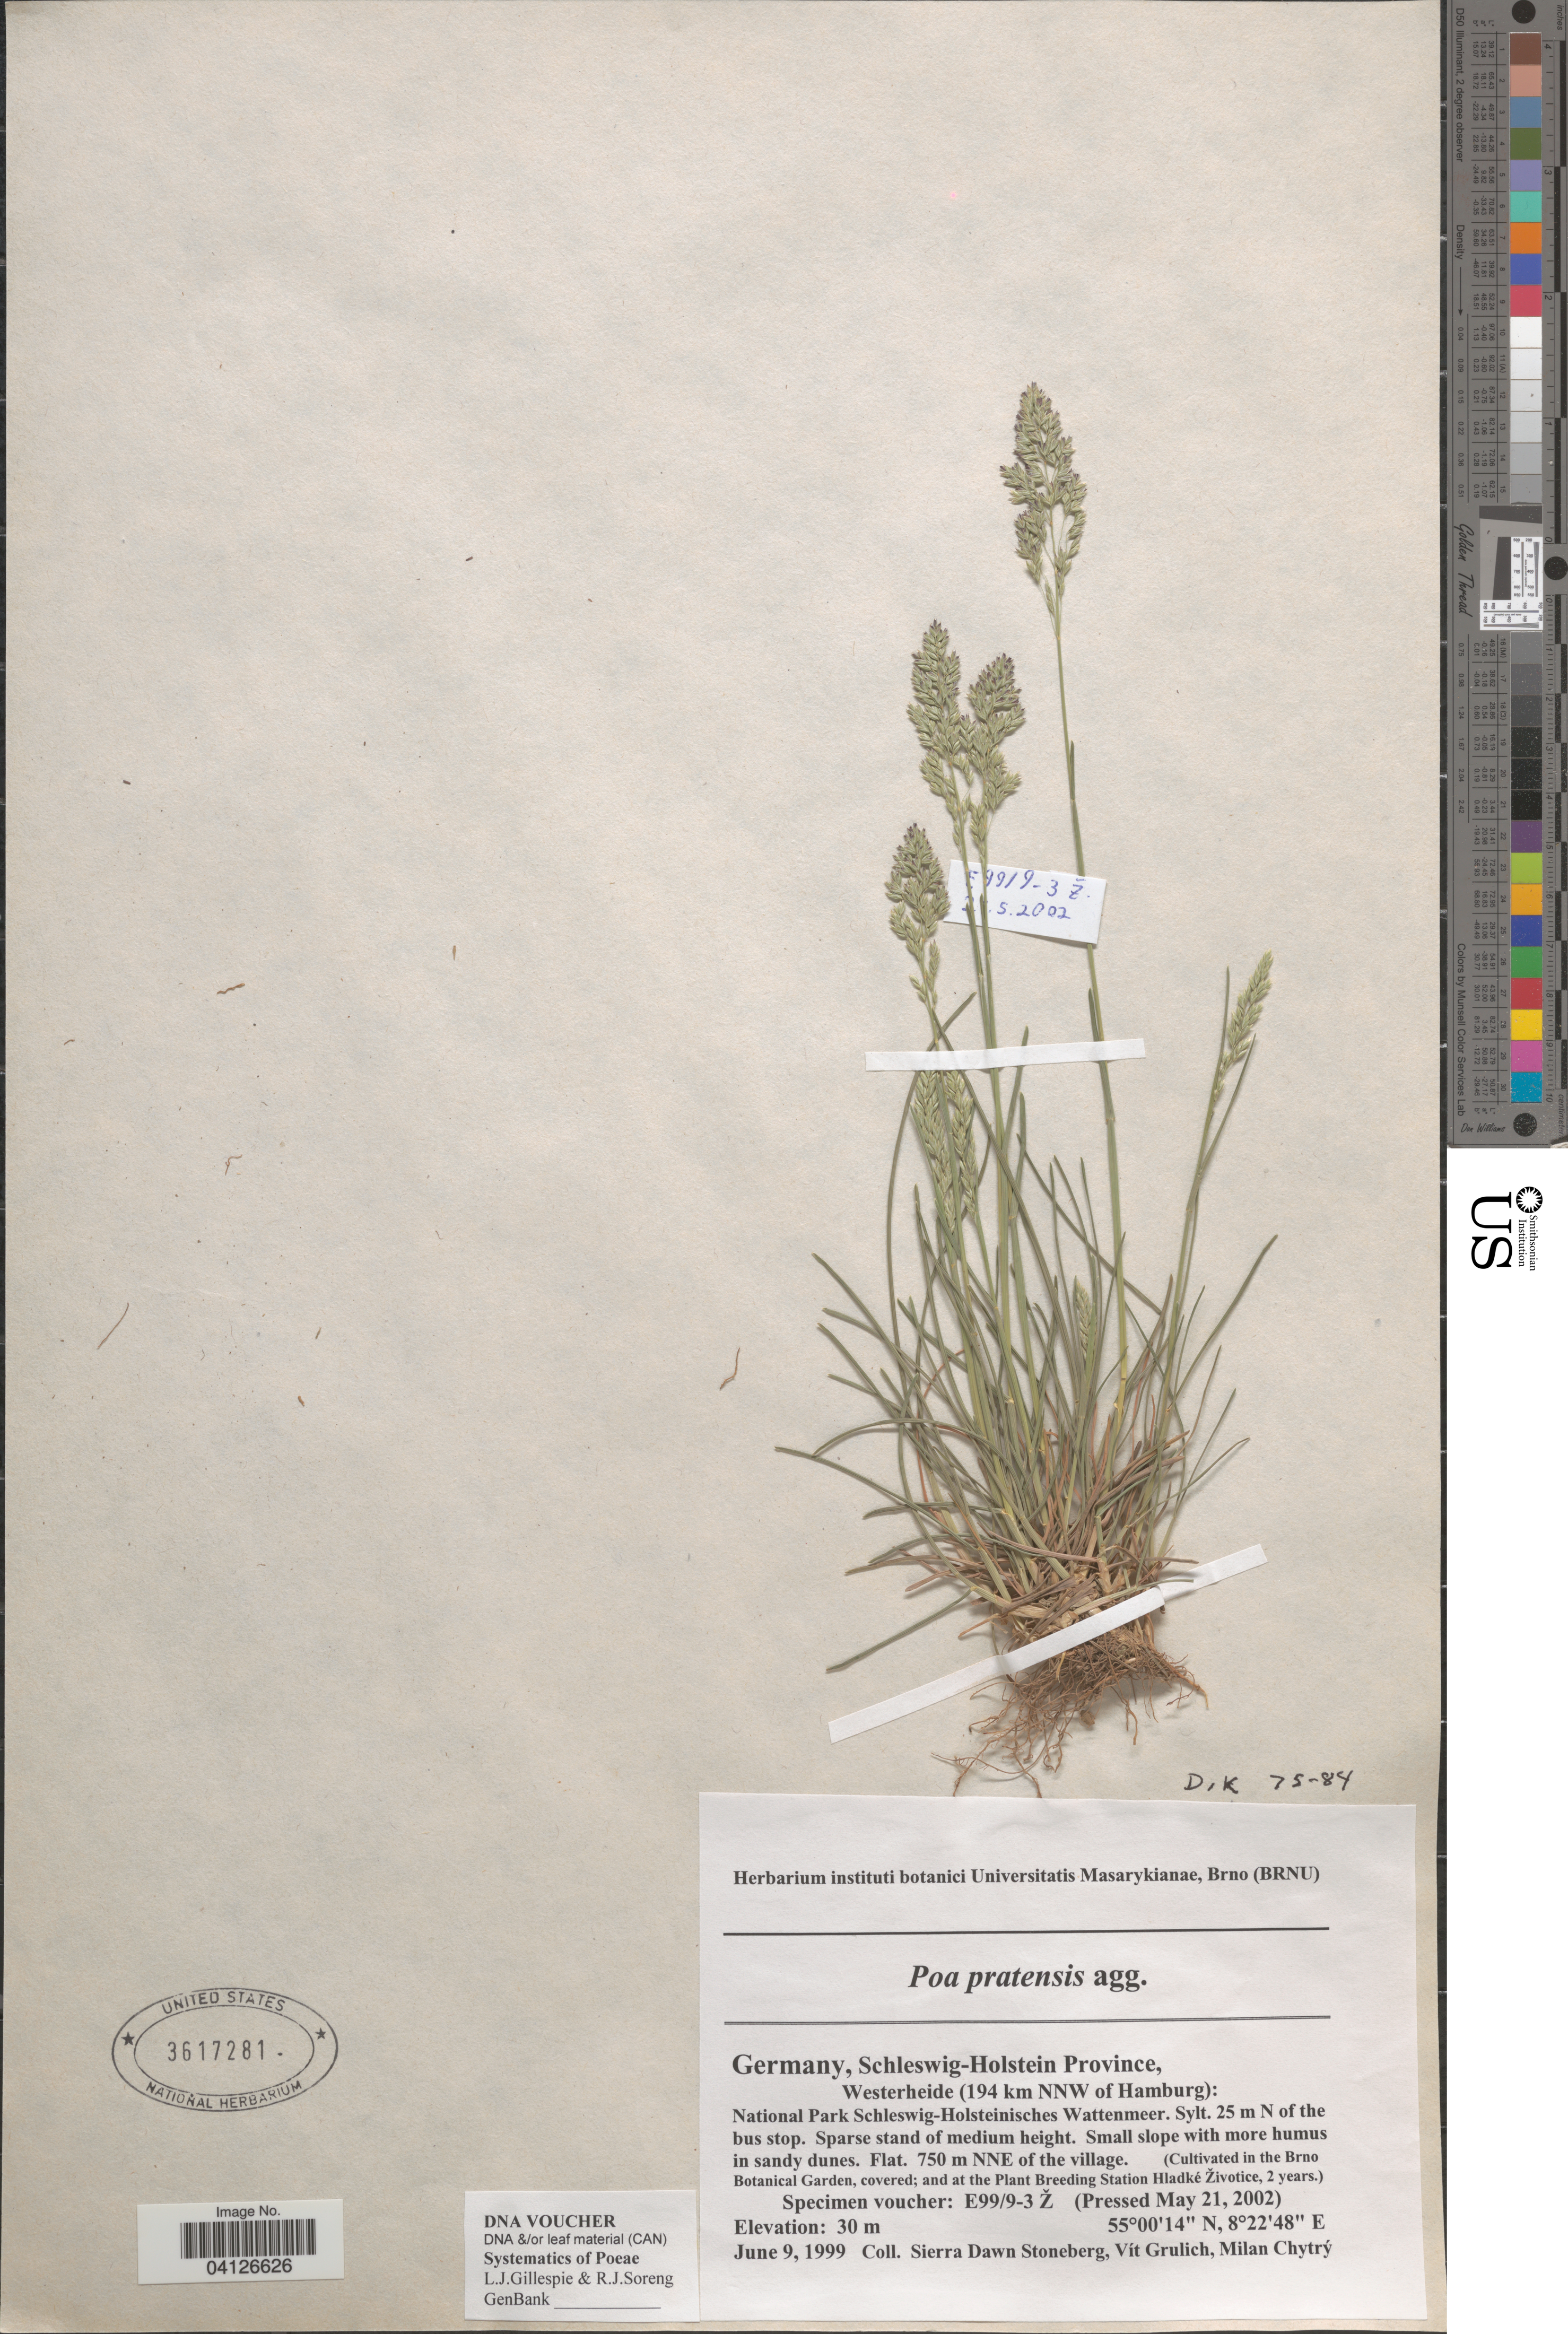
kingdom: Plantae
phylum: Tracheophyta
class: Liliopsida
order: Poales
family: Poaceae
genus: Poa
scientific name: Poa pratensis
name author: L.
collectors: Ex herb. instituti botanici Universitatis Masarykianae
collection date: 2002-05-21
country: Czechia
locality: (Cultivated in the Brno Botanical Garden, covered; and at the Plant Breeding Station Hladké Životice, 2 years.).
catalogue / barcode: US 3617281